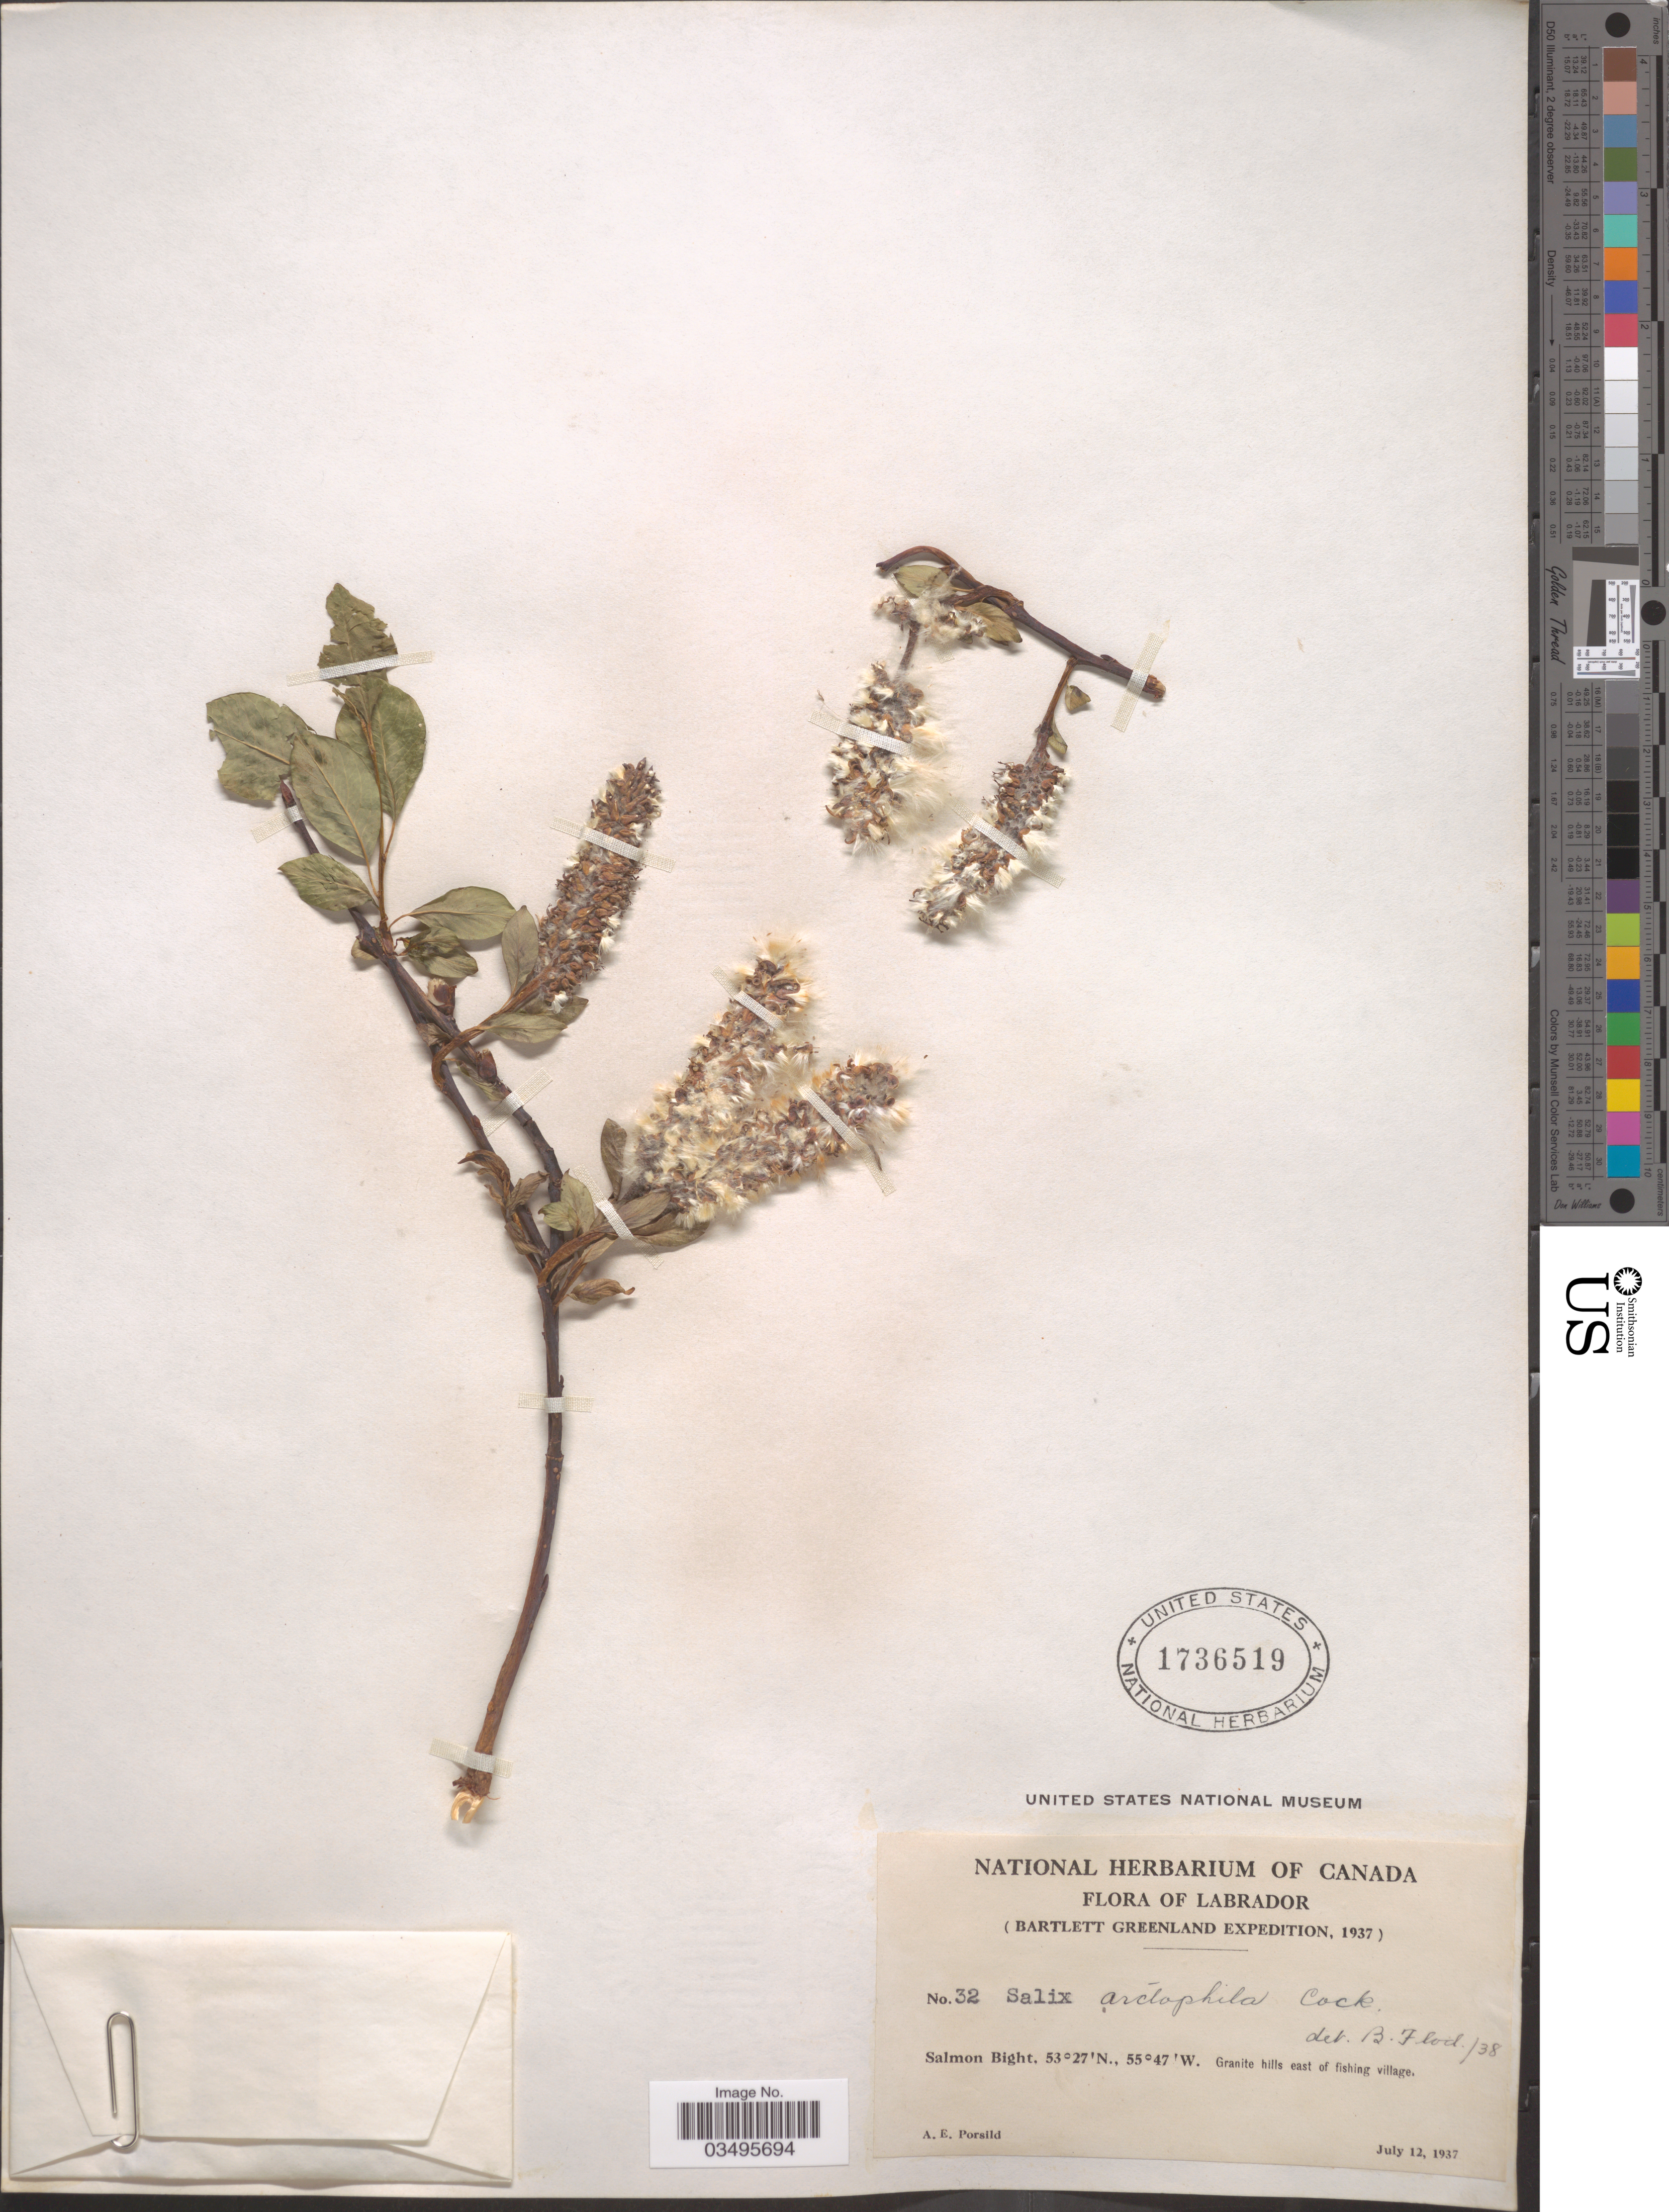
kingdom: Plantae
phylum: Tracheophyta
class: Magnoliopsida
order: Malpighiales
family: Salicaceae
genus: Salix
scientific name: Salix arctophila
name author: Cockerell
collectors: A. E. Porsild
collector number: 32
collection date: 1937-07-12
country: Canada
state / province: Newfoundland and Labrador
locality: Labrador. Salmon Bight. Granite hills east of fishing village.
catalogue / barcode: US 1736519